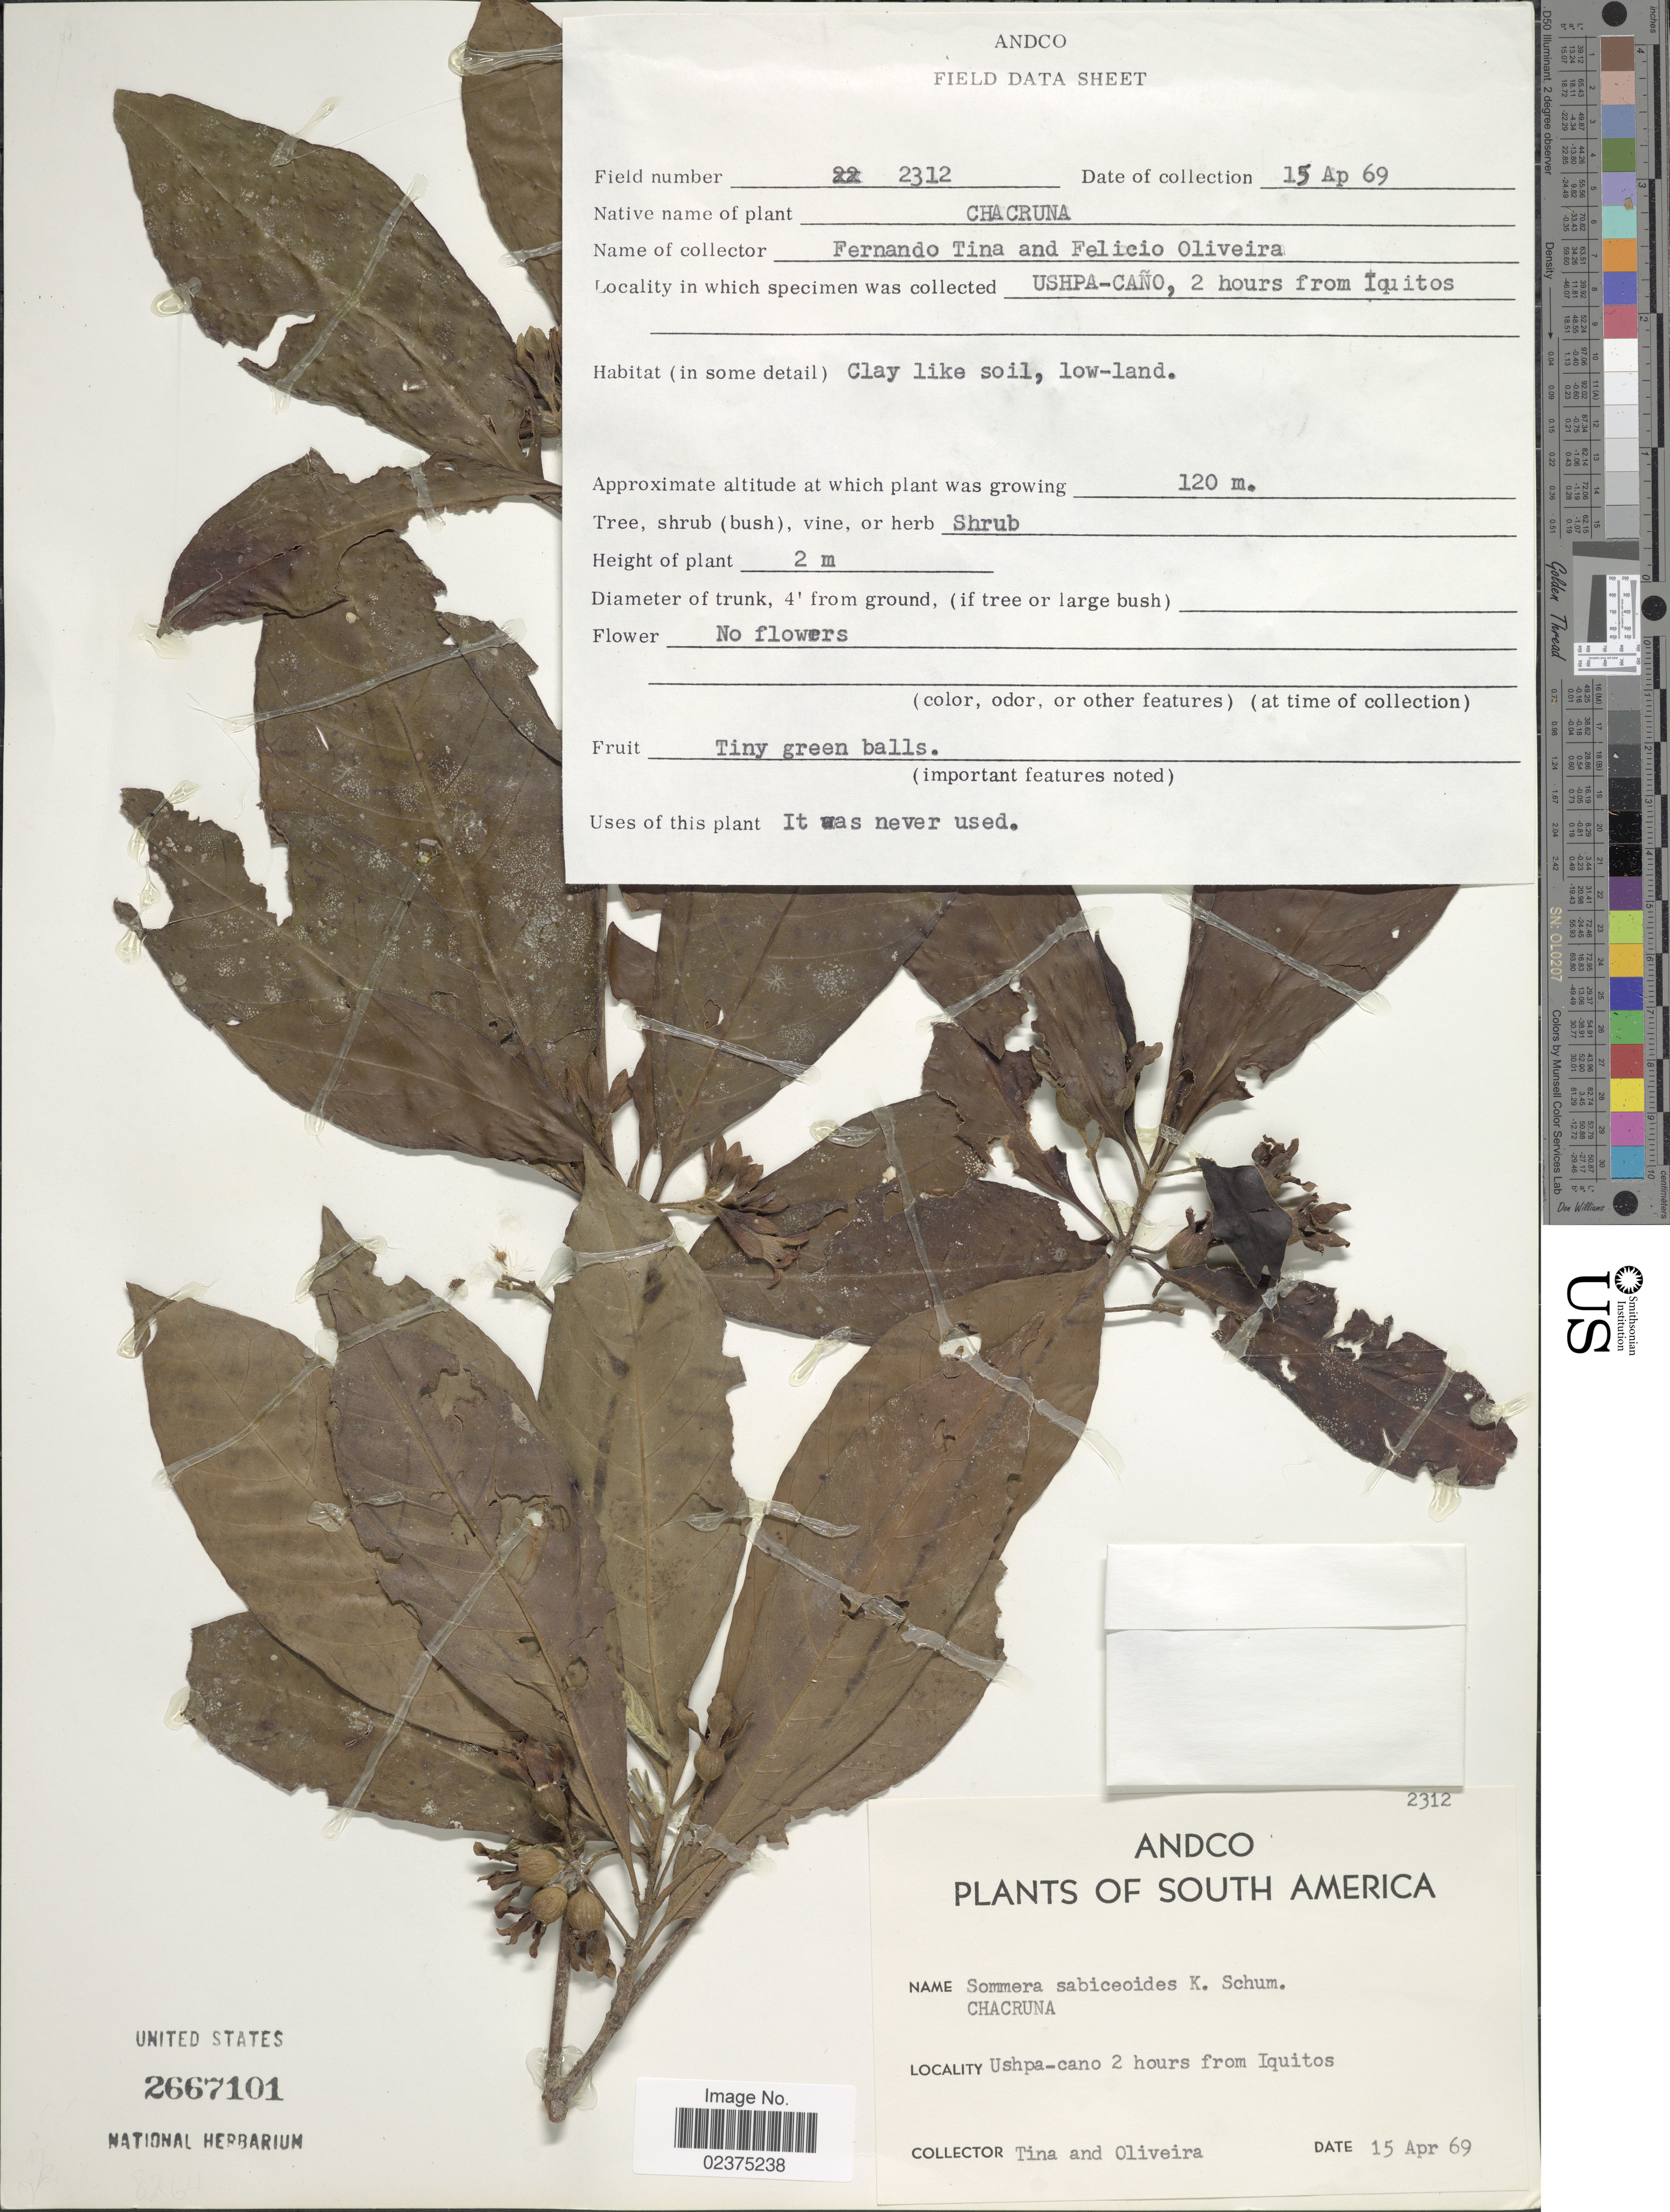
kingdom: Plantae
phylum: Tracheophyta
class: Magnoliopsida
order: Gentianales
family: Rubiaceae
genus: Sommera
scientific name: Sommera sabiceoides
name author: K. Schum.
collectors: F. Tina & F. Oliveira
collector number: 2312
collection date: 1969-04-15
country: Peru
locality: Ushpa-Caño 2 hours from Iquitos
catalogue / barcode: US 2667101